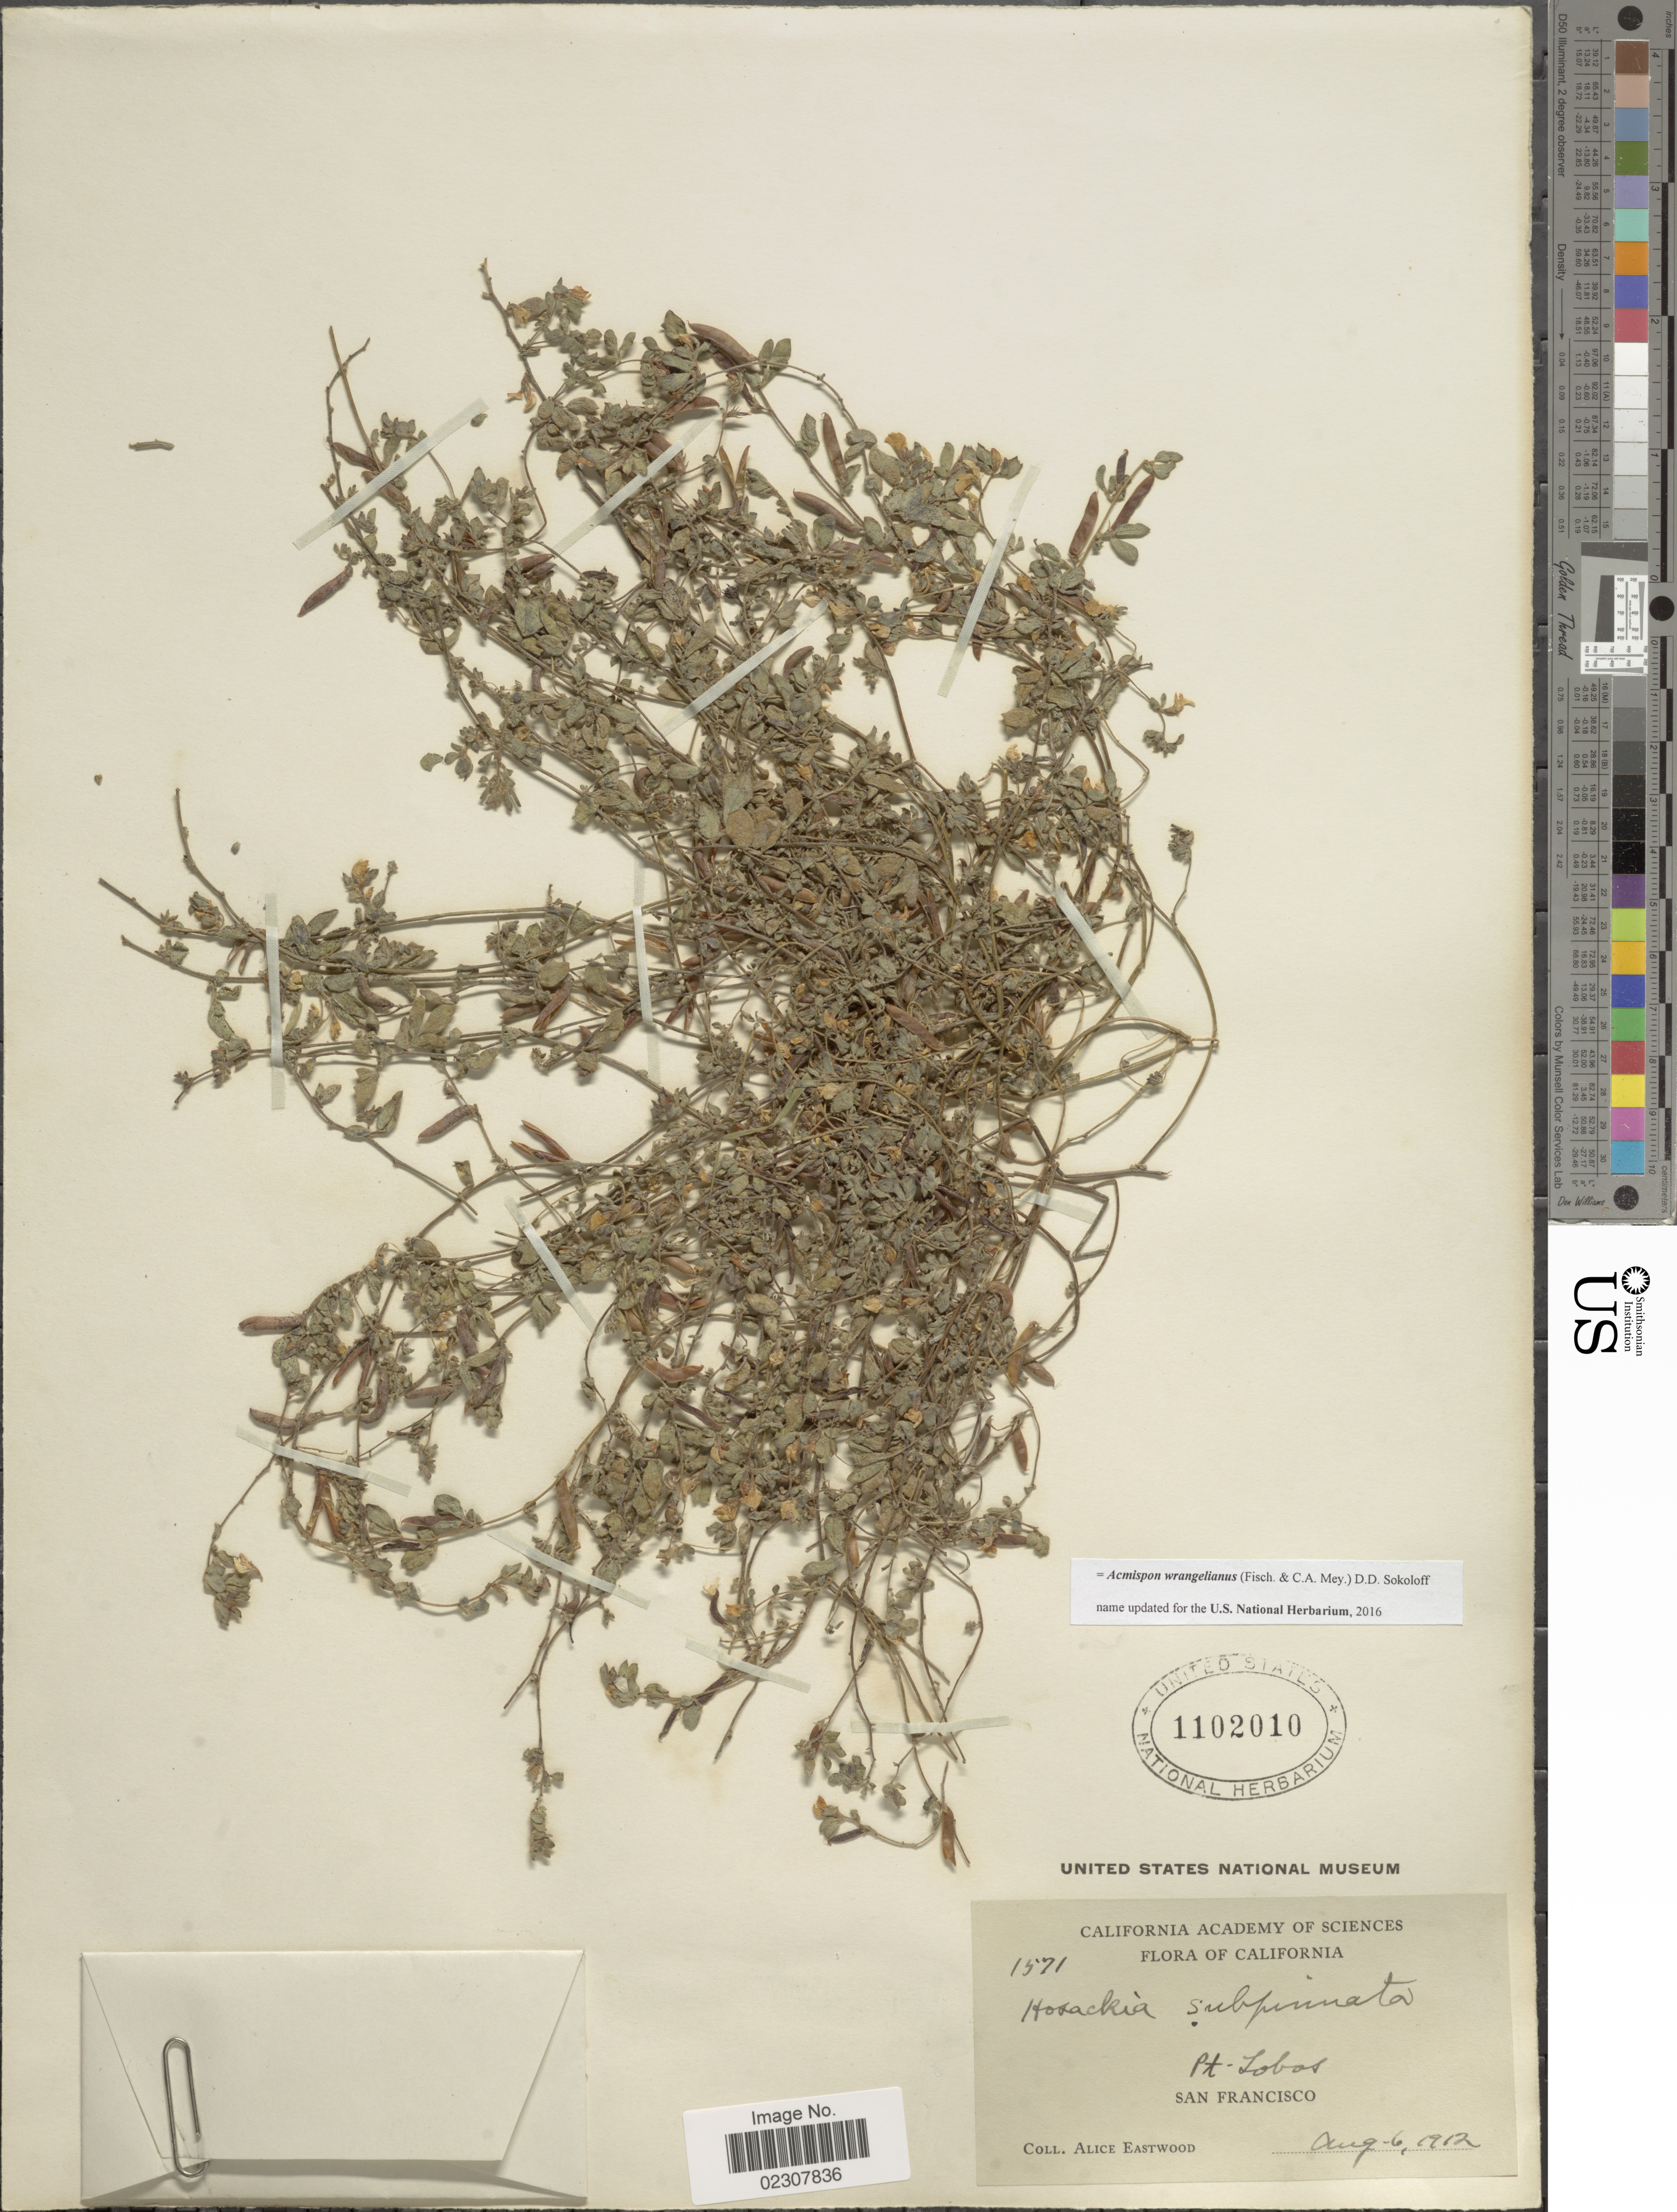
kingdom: Plantae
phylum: Tracheophyta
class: Magnoliopsida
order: Fabales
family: Fabaceae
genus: Acmispon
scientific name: Acmispon wrangelianus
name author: (Fisch. & C.A. Mey.) D.D. Sokoloff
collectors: A. Eastwood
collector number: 1571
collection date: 1912-08-06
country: United States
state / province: California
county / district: San Francisco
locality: San Francisco, Pt. Lobos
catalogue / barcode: US 1102010